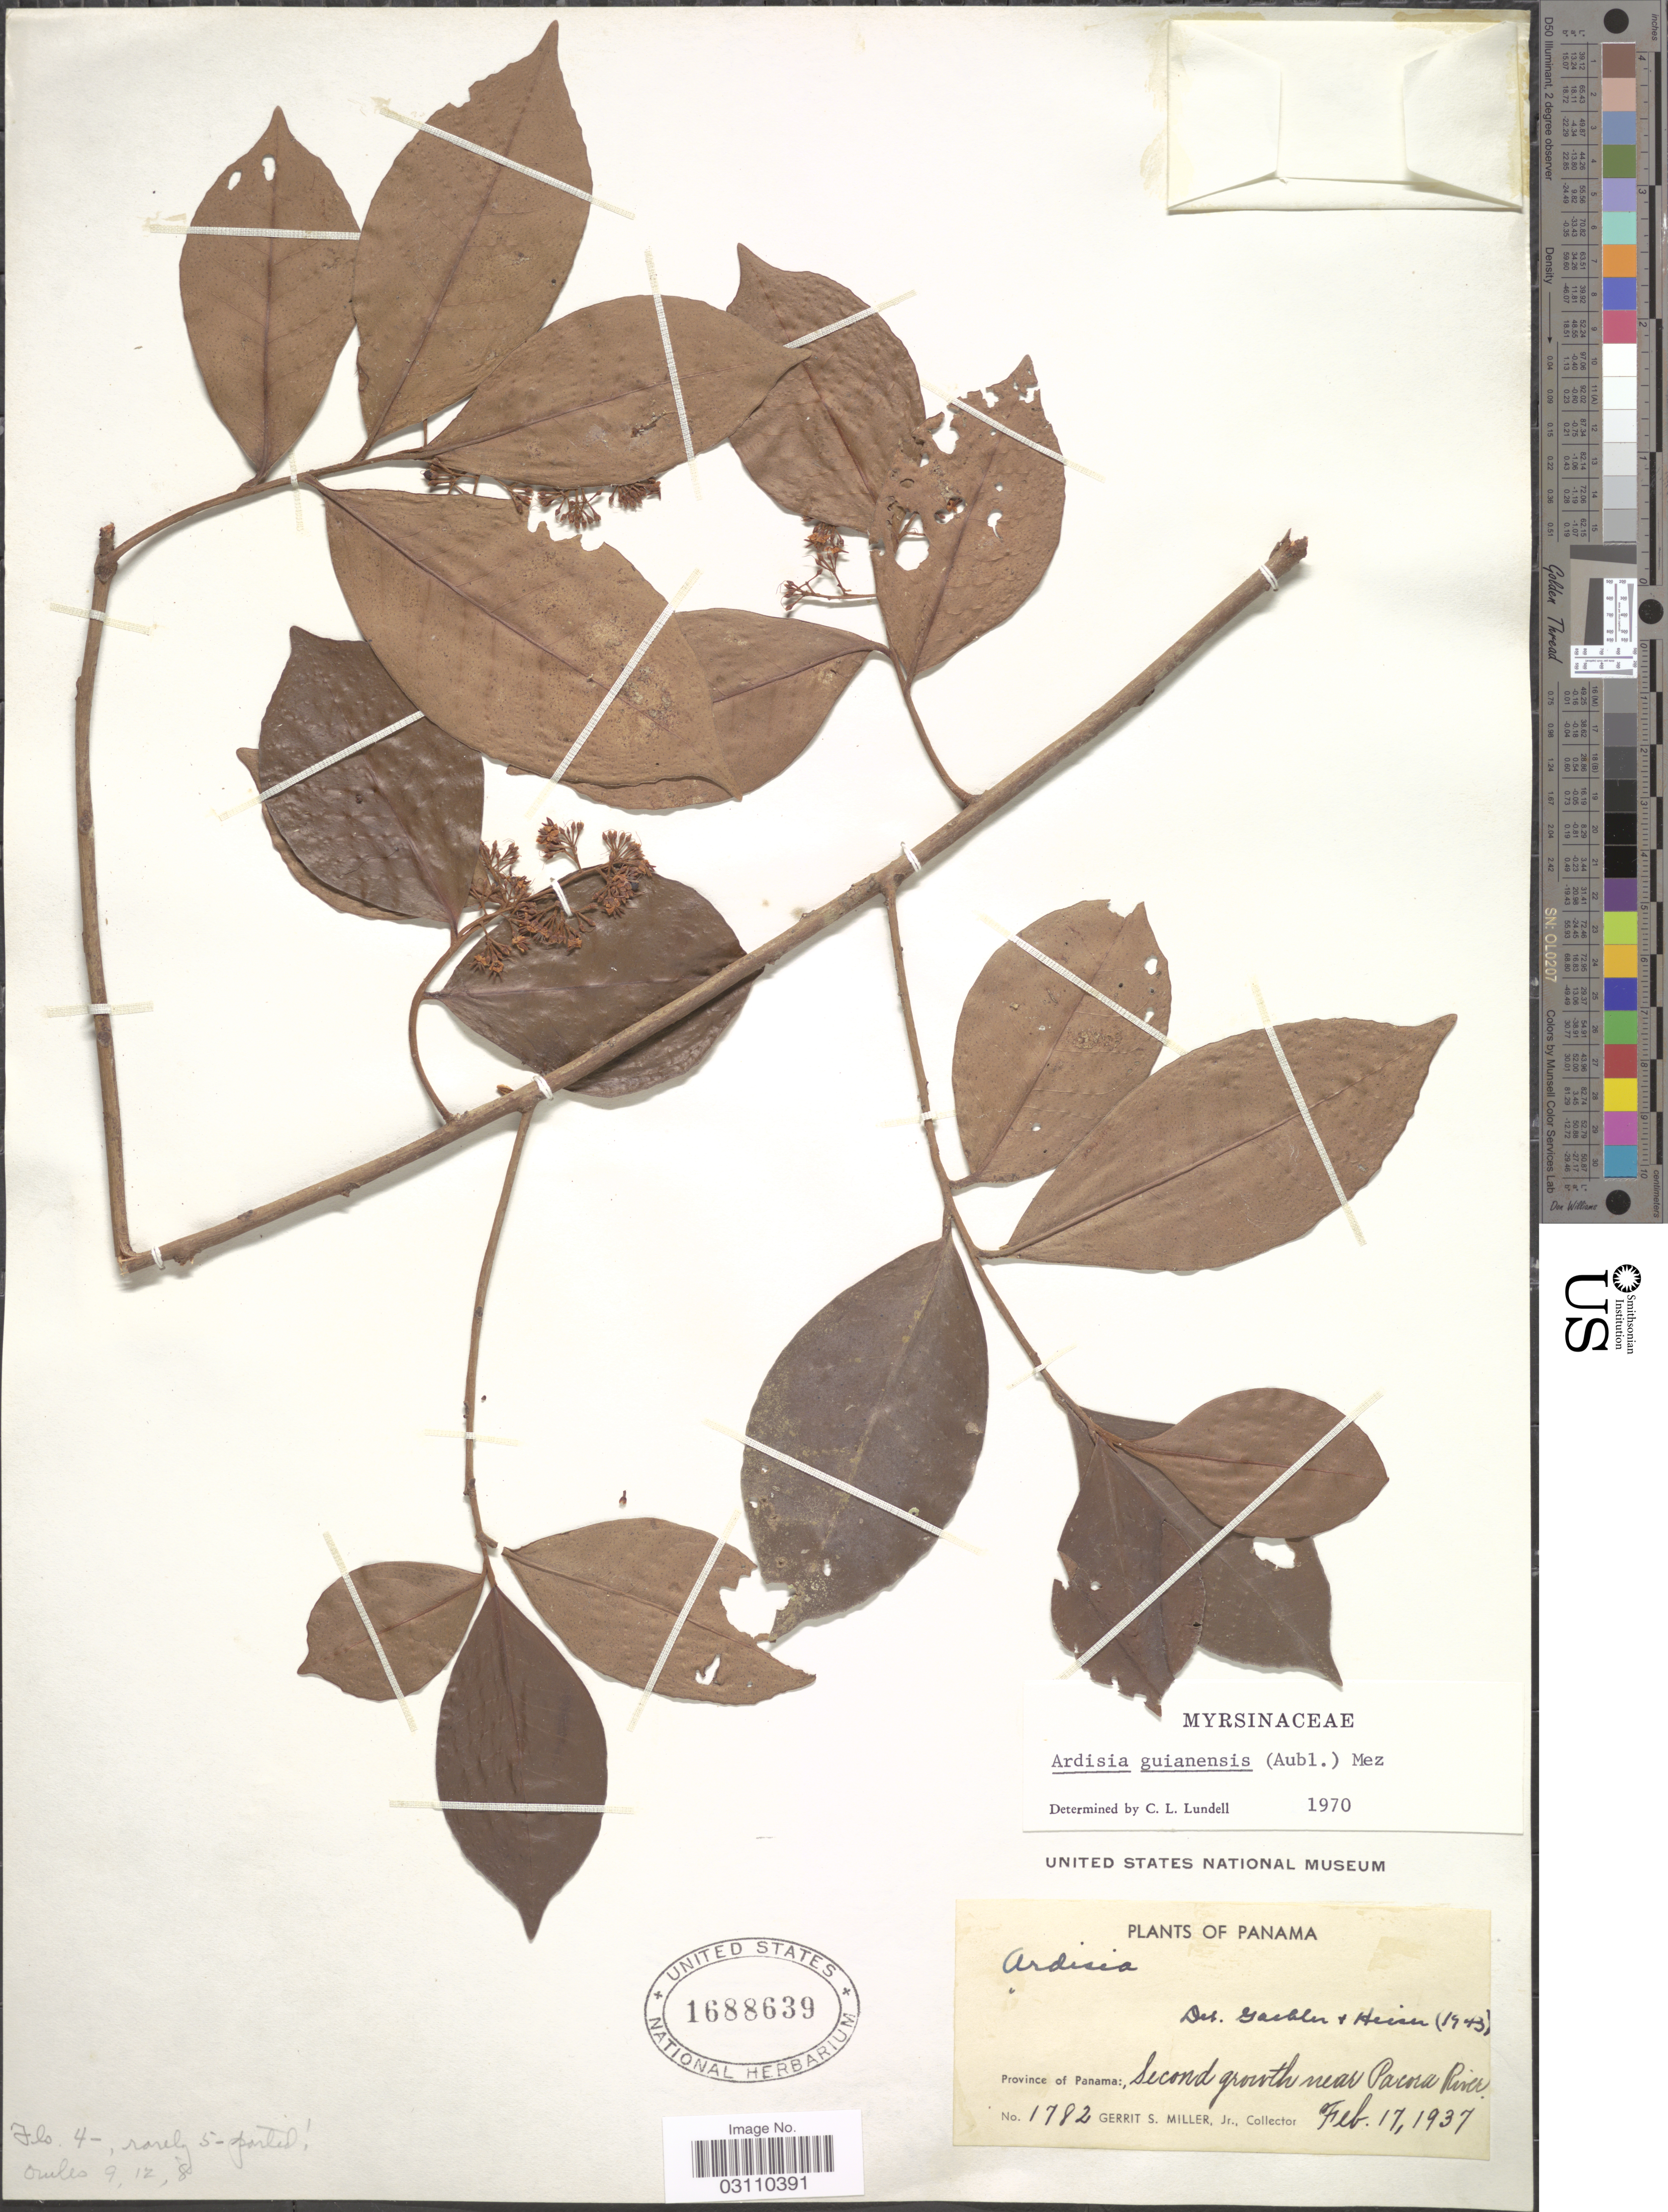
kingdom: Plantae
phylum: Tracheophyta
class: Magnoliopsida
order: Ericales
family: Primulaceae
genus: Ardisia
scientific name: Ardisia guianensis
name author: (Aubl.) Mez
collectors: G. S. Miller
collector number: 1782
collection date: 1937-02-17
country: Panama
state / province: Panamá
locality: Second growth near Pacora River.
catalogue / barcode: US 1688639